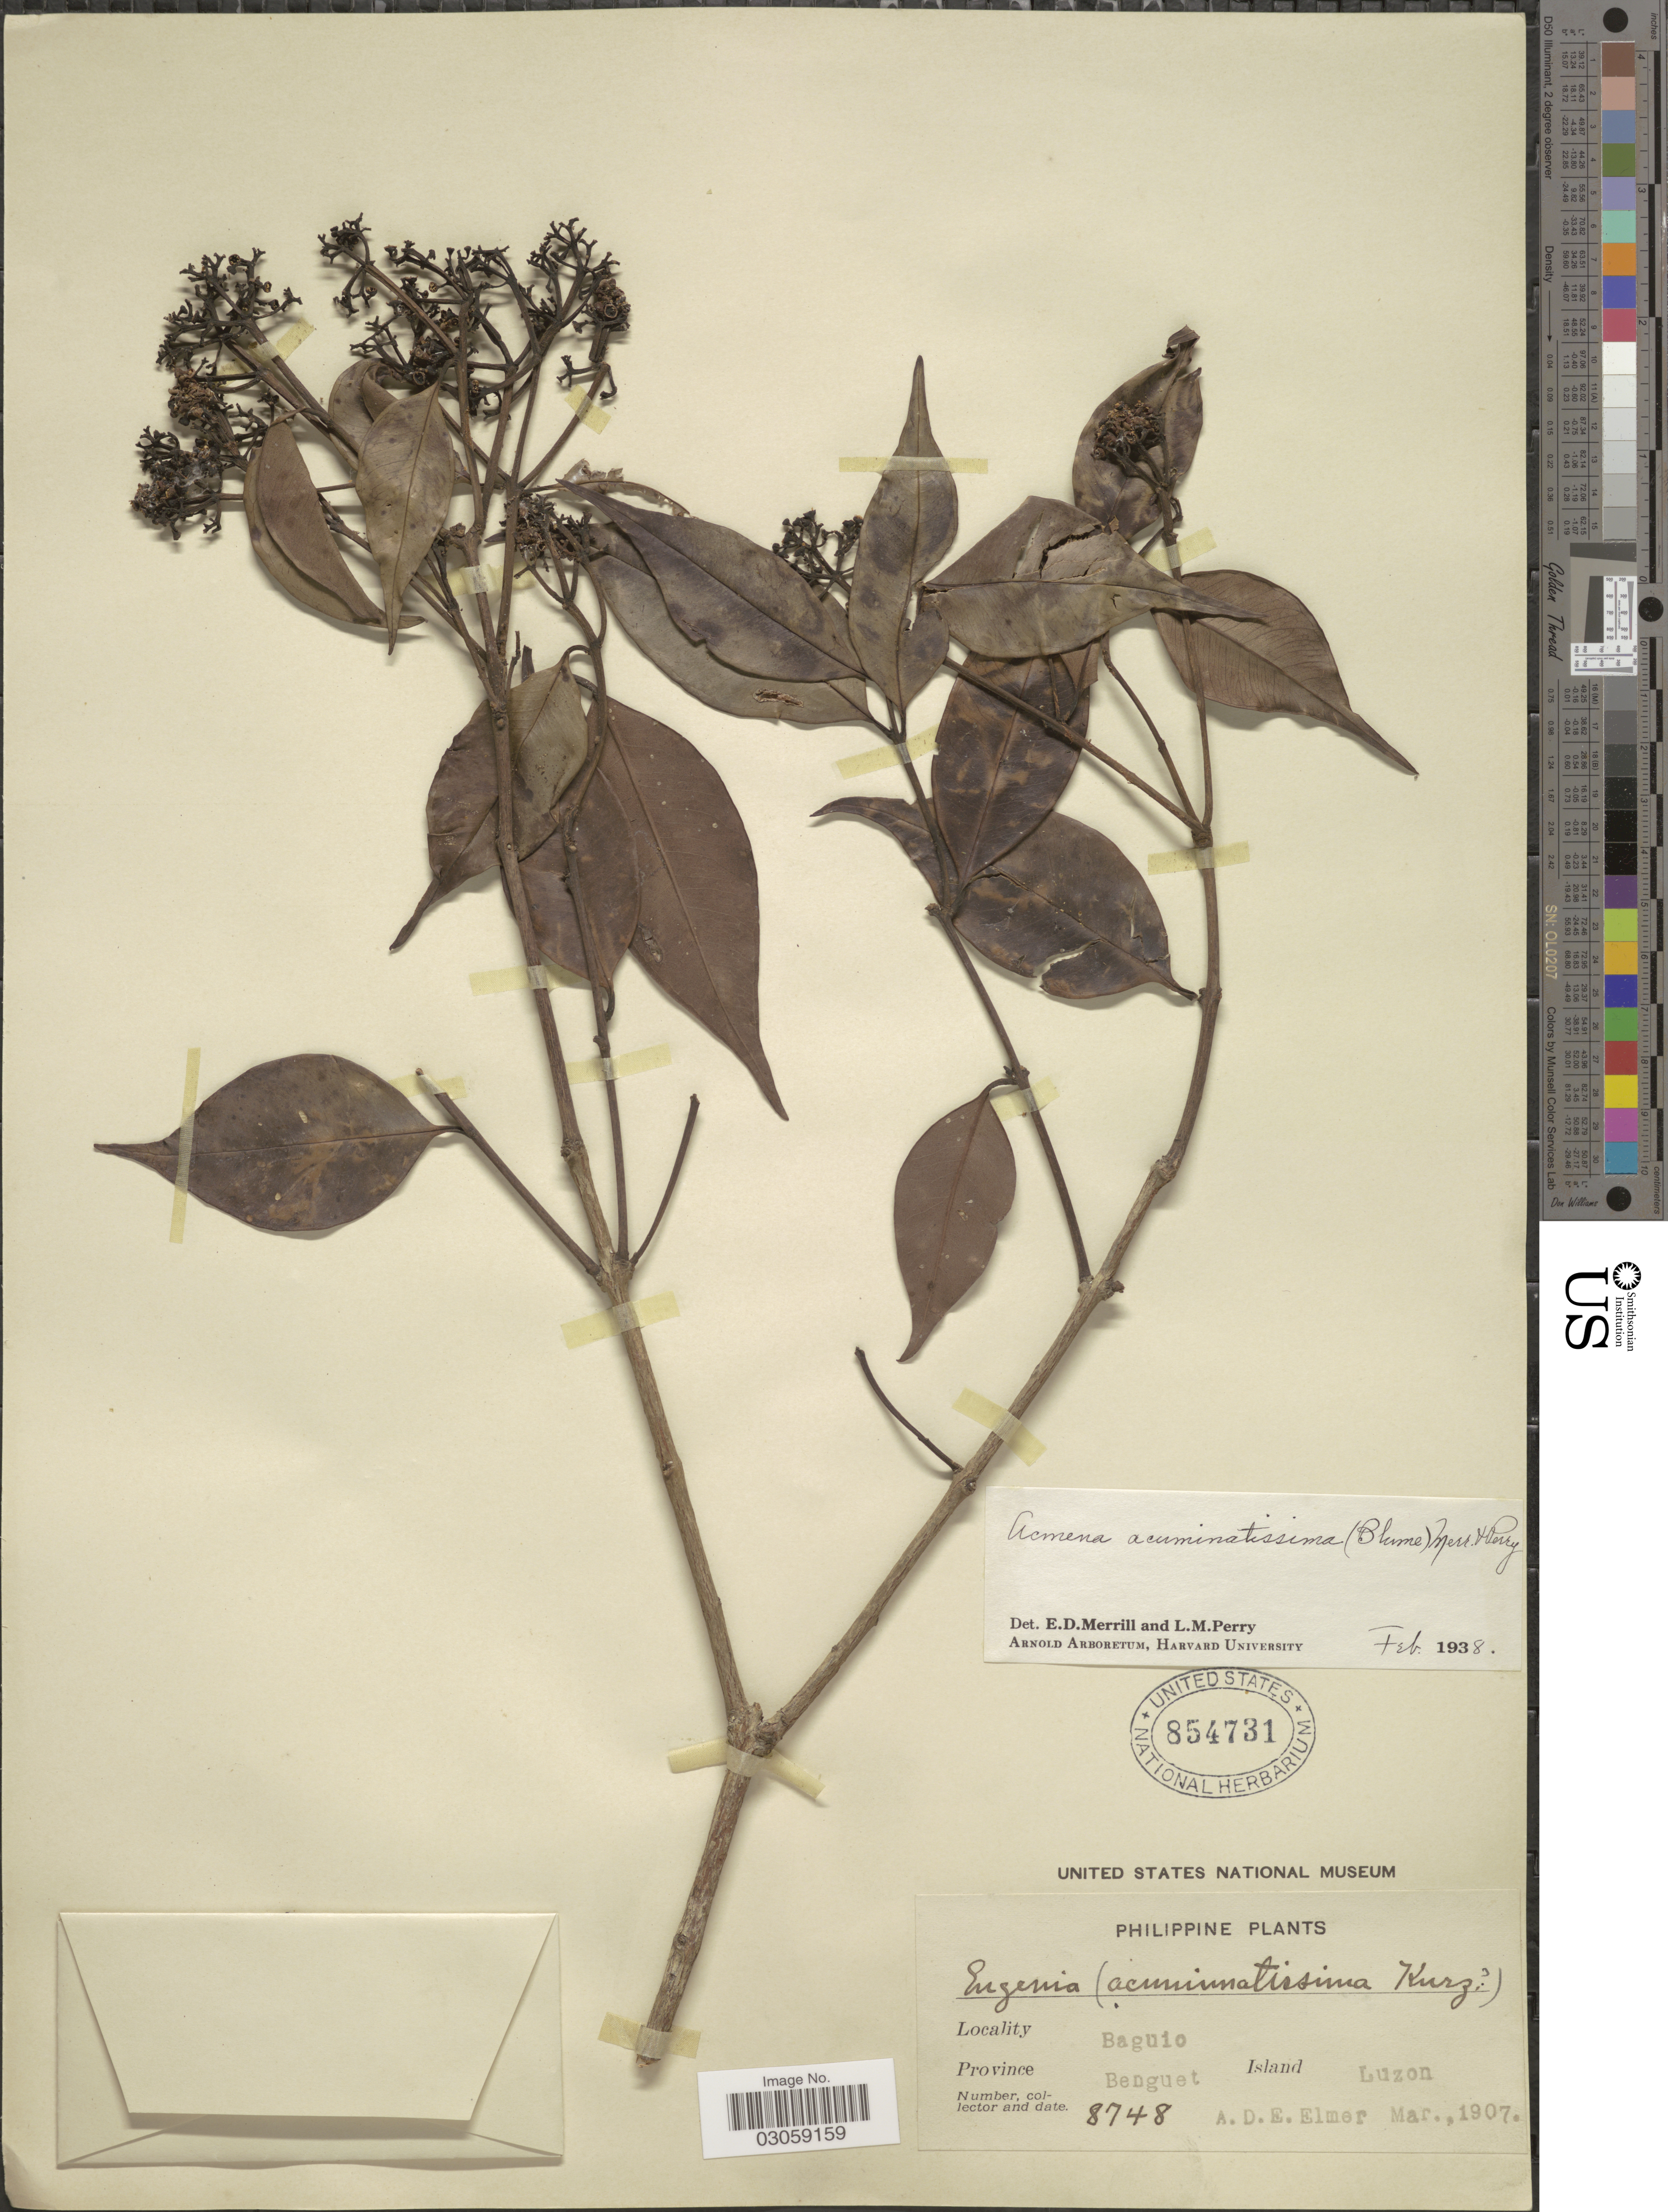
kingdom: Plantae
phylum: Tracheophyta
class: Magnoliopsida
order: Myrtales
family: Myrtaceae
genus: Syzygium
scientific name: Syzygium acuminatissimum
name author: (Blume) DC.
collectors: A. D. E. Elmer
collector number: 8748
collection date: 1907-03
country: Philippines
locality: Baguio, Province Benguet, Island Luzon.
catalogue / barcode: US 854731